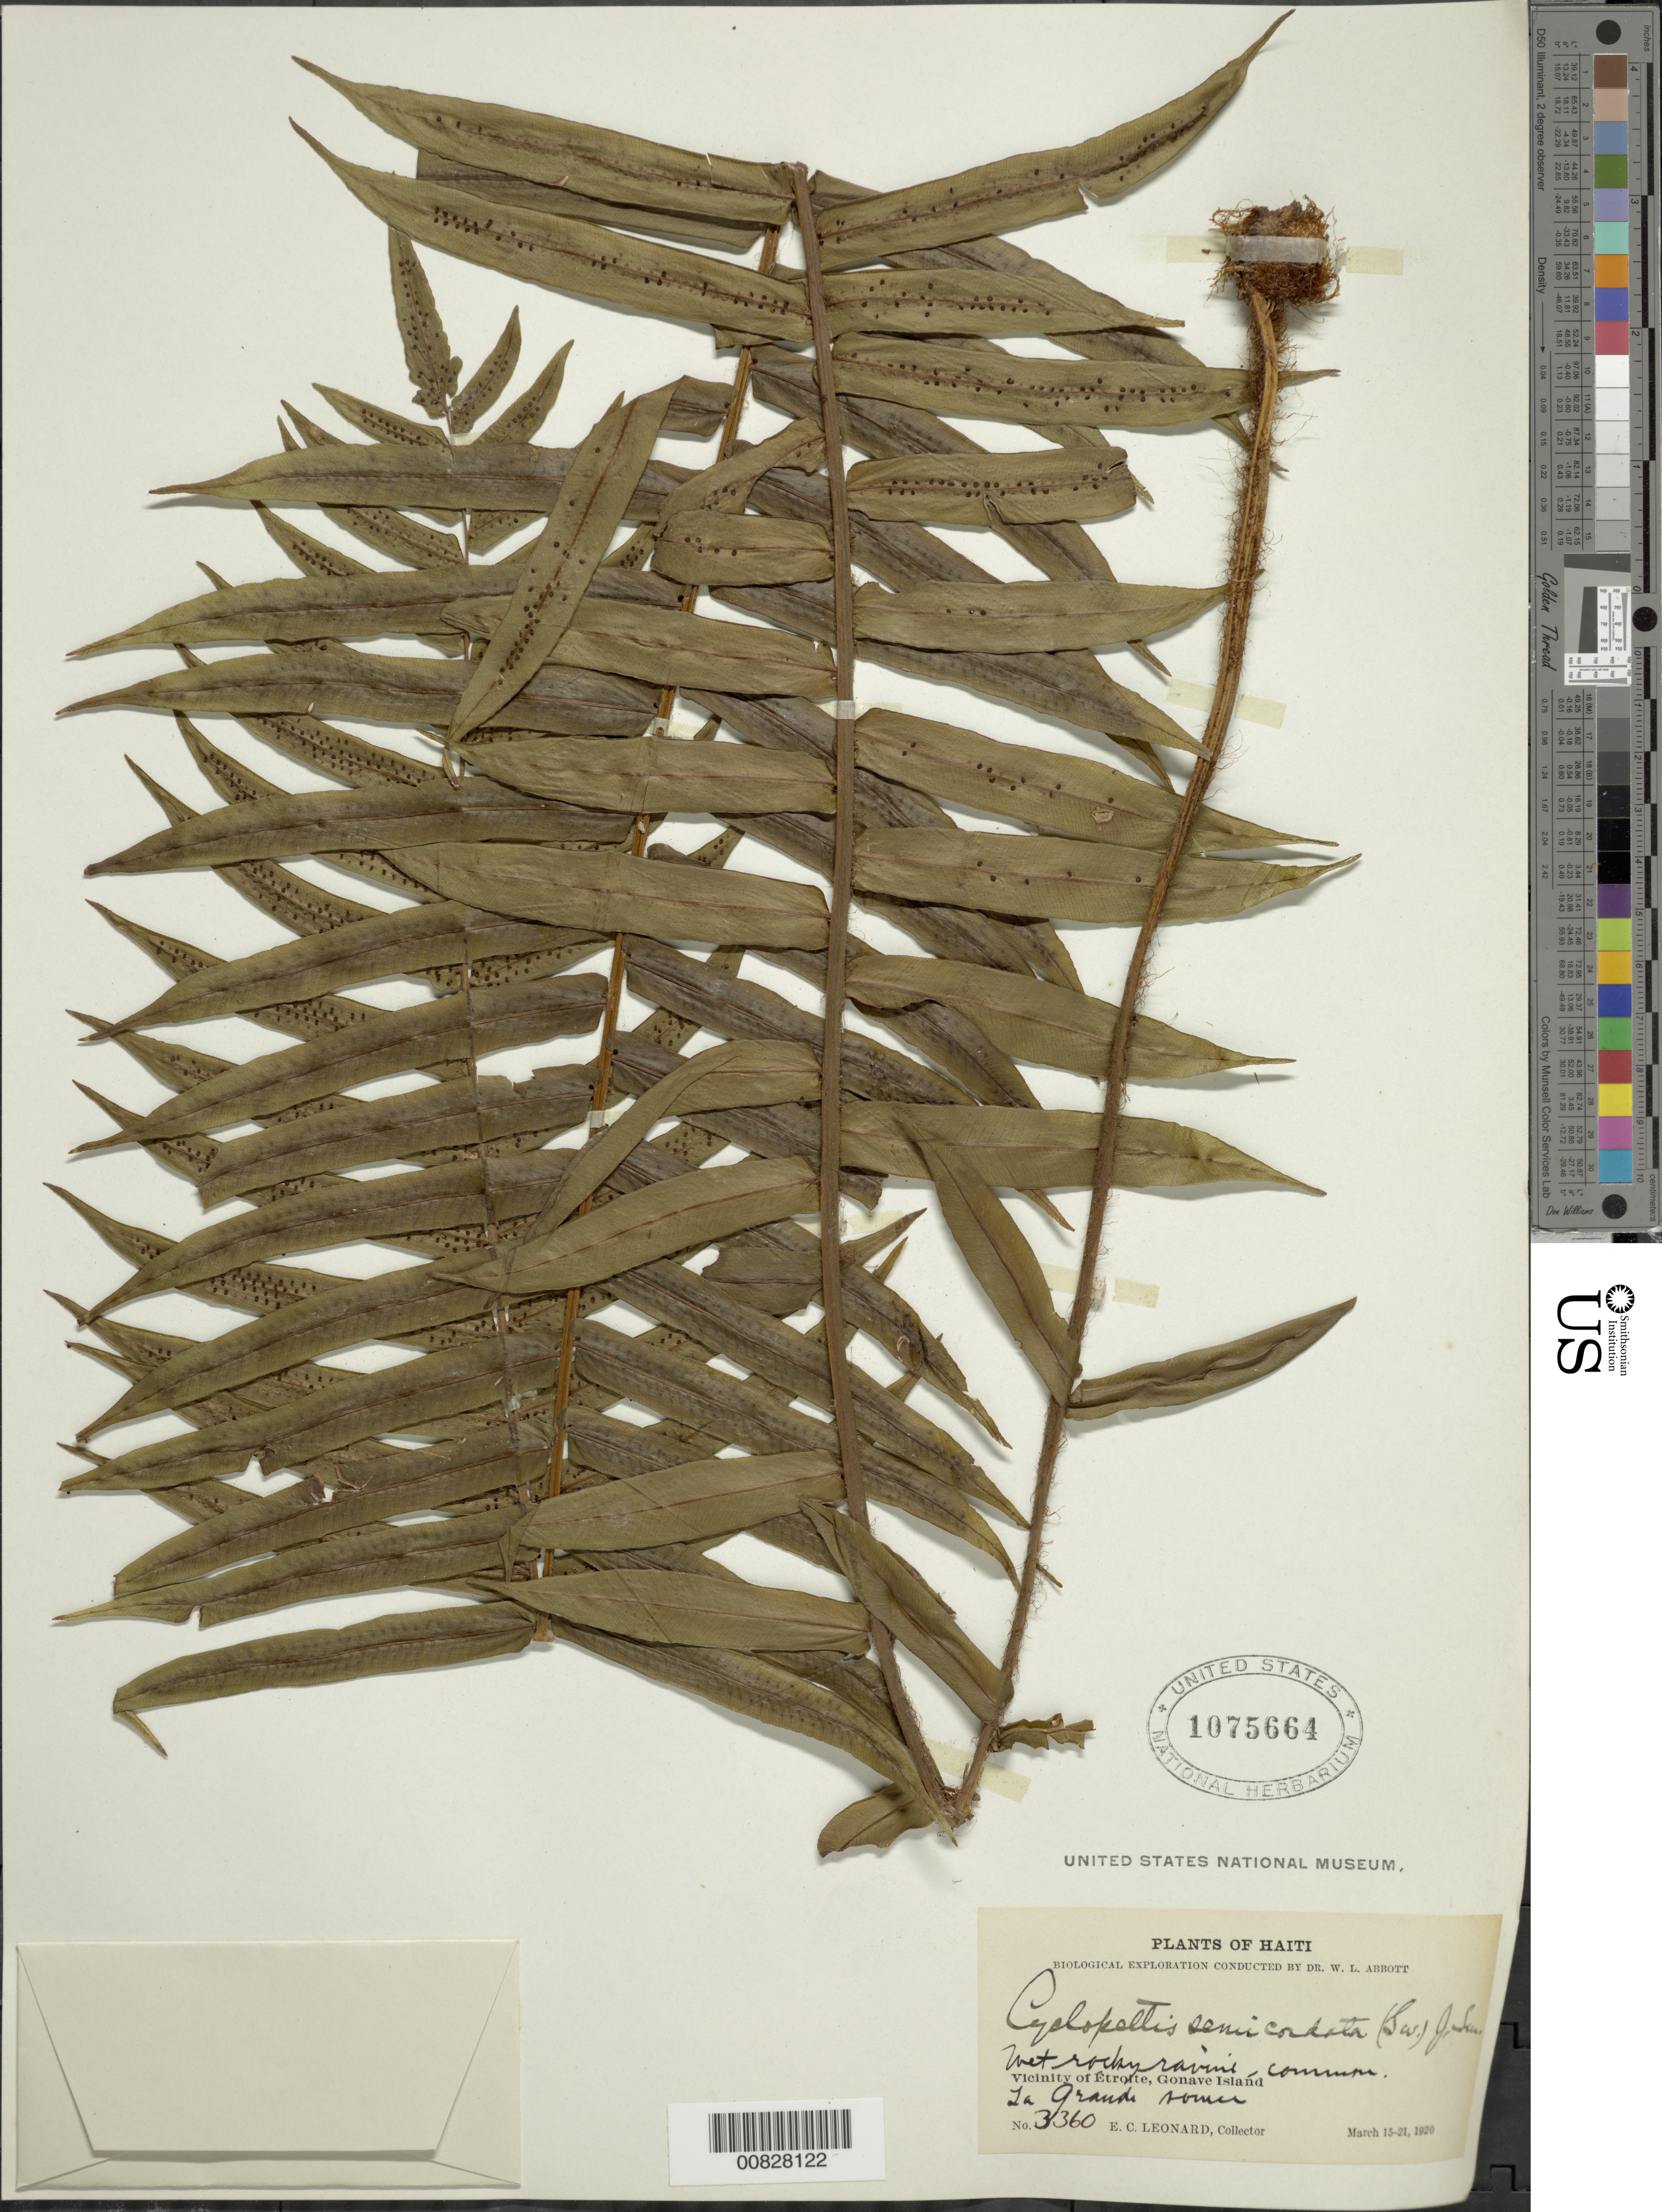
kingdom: Plantae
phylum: Tracheophyta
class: Polypodiopsida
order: Polypodiales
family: Lomariopsidaceae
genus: Cyclopeltis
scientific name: Cyclopeltis semicordata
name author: (Sw.) J. Sm.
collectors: E. C. Leonard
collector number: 3360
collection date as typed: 15 Mar 1920 to 21 Mar 1920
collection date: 1920-03-15/1920-03-21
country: Haiti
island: Hispaniola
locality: Gonave Island, vicinity Étroite, La Grande Source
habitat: Wet rocky ravine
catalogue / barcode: US 1075664